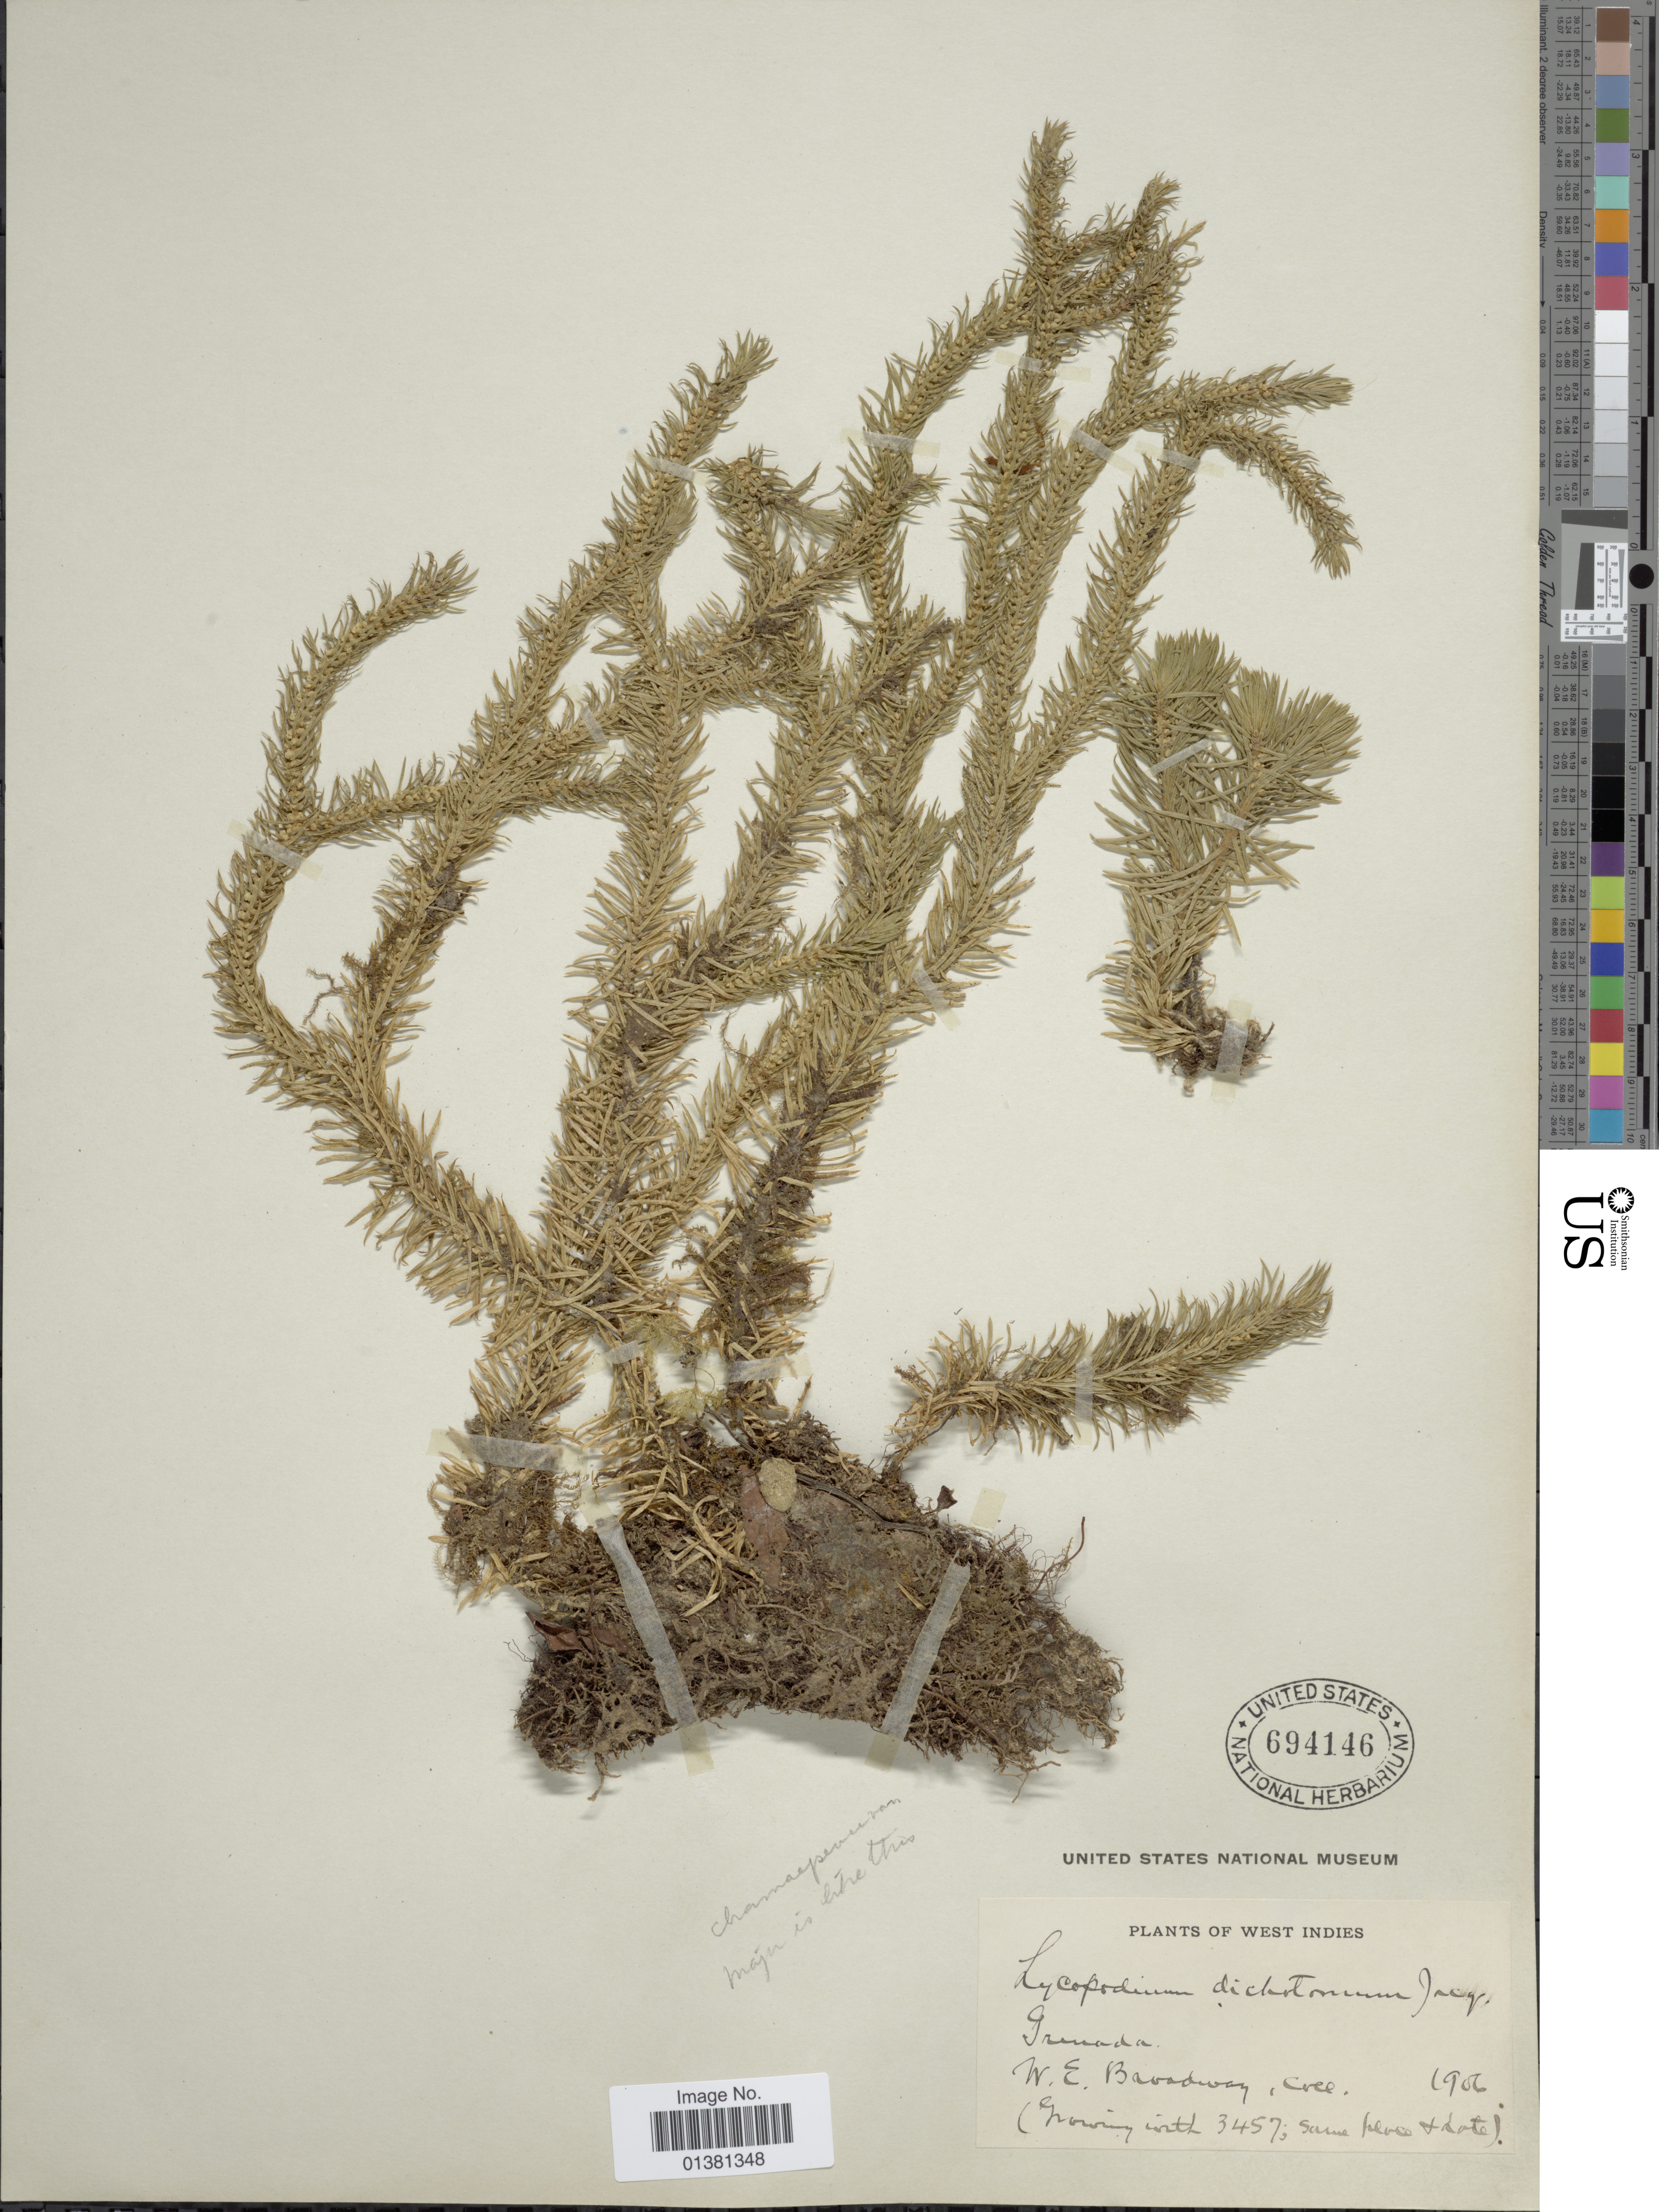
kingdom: Plantae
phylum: Tracheophyta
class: Lycopodiopsida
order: Lycopodiales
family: Lycopodiaceae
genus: Phlegmariurus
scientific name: Phlegmariurus dichotomus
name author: (Jacq.) W.H. Wagner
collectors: W. E. Broadway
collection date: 1906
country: Grenada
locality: West Indies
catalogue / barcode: US 694146